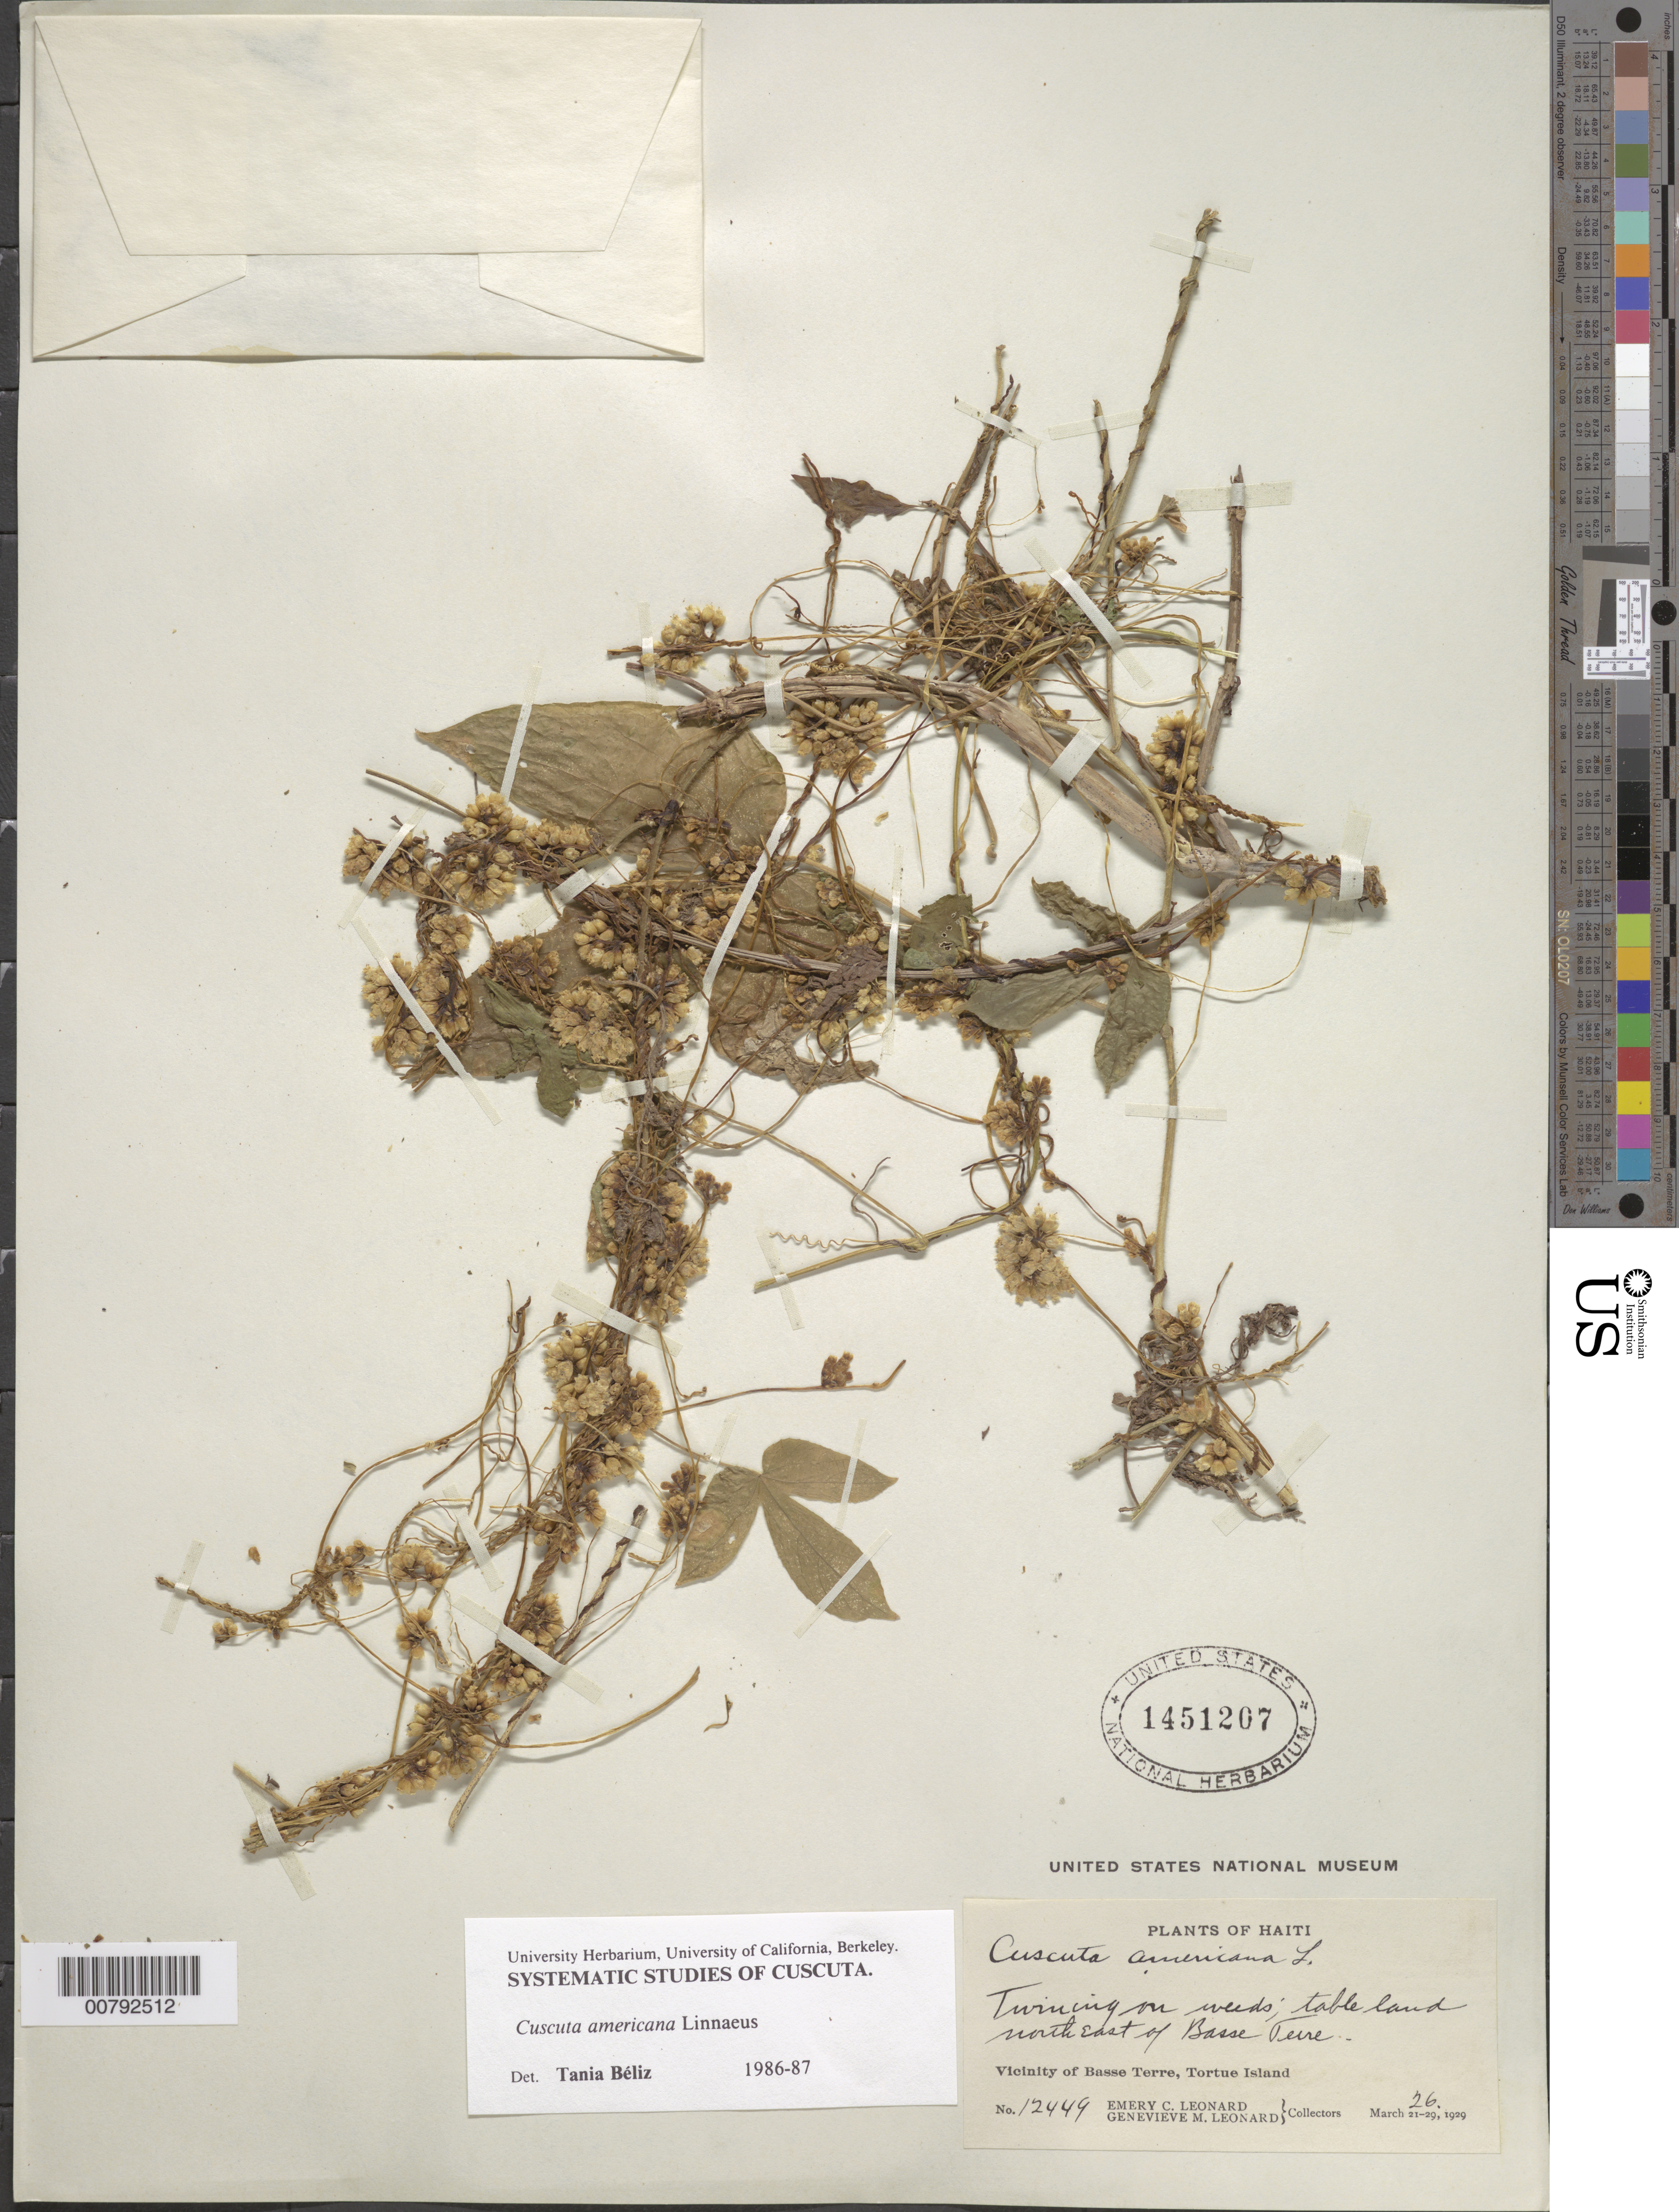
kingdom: Plantae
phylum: Tracheophyta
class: Magnoliopsida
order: Solanales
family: Convolvulaceae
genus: Cuscuta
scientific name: Cuscuta americana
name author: L.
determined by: Béliz, T.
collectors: E. C. Leonard & G. M. Leonard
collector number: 12449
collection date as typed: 26 Mar 1929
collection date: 1929-03-26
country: Haiti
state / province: Nord-Óuest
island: Île de la Tortue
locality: Tortue Island, vicinity of Basse Terre, north east of Basse Terre.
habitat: Table land.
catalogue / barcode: US 1451207